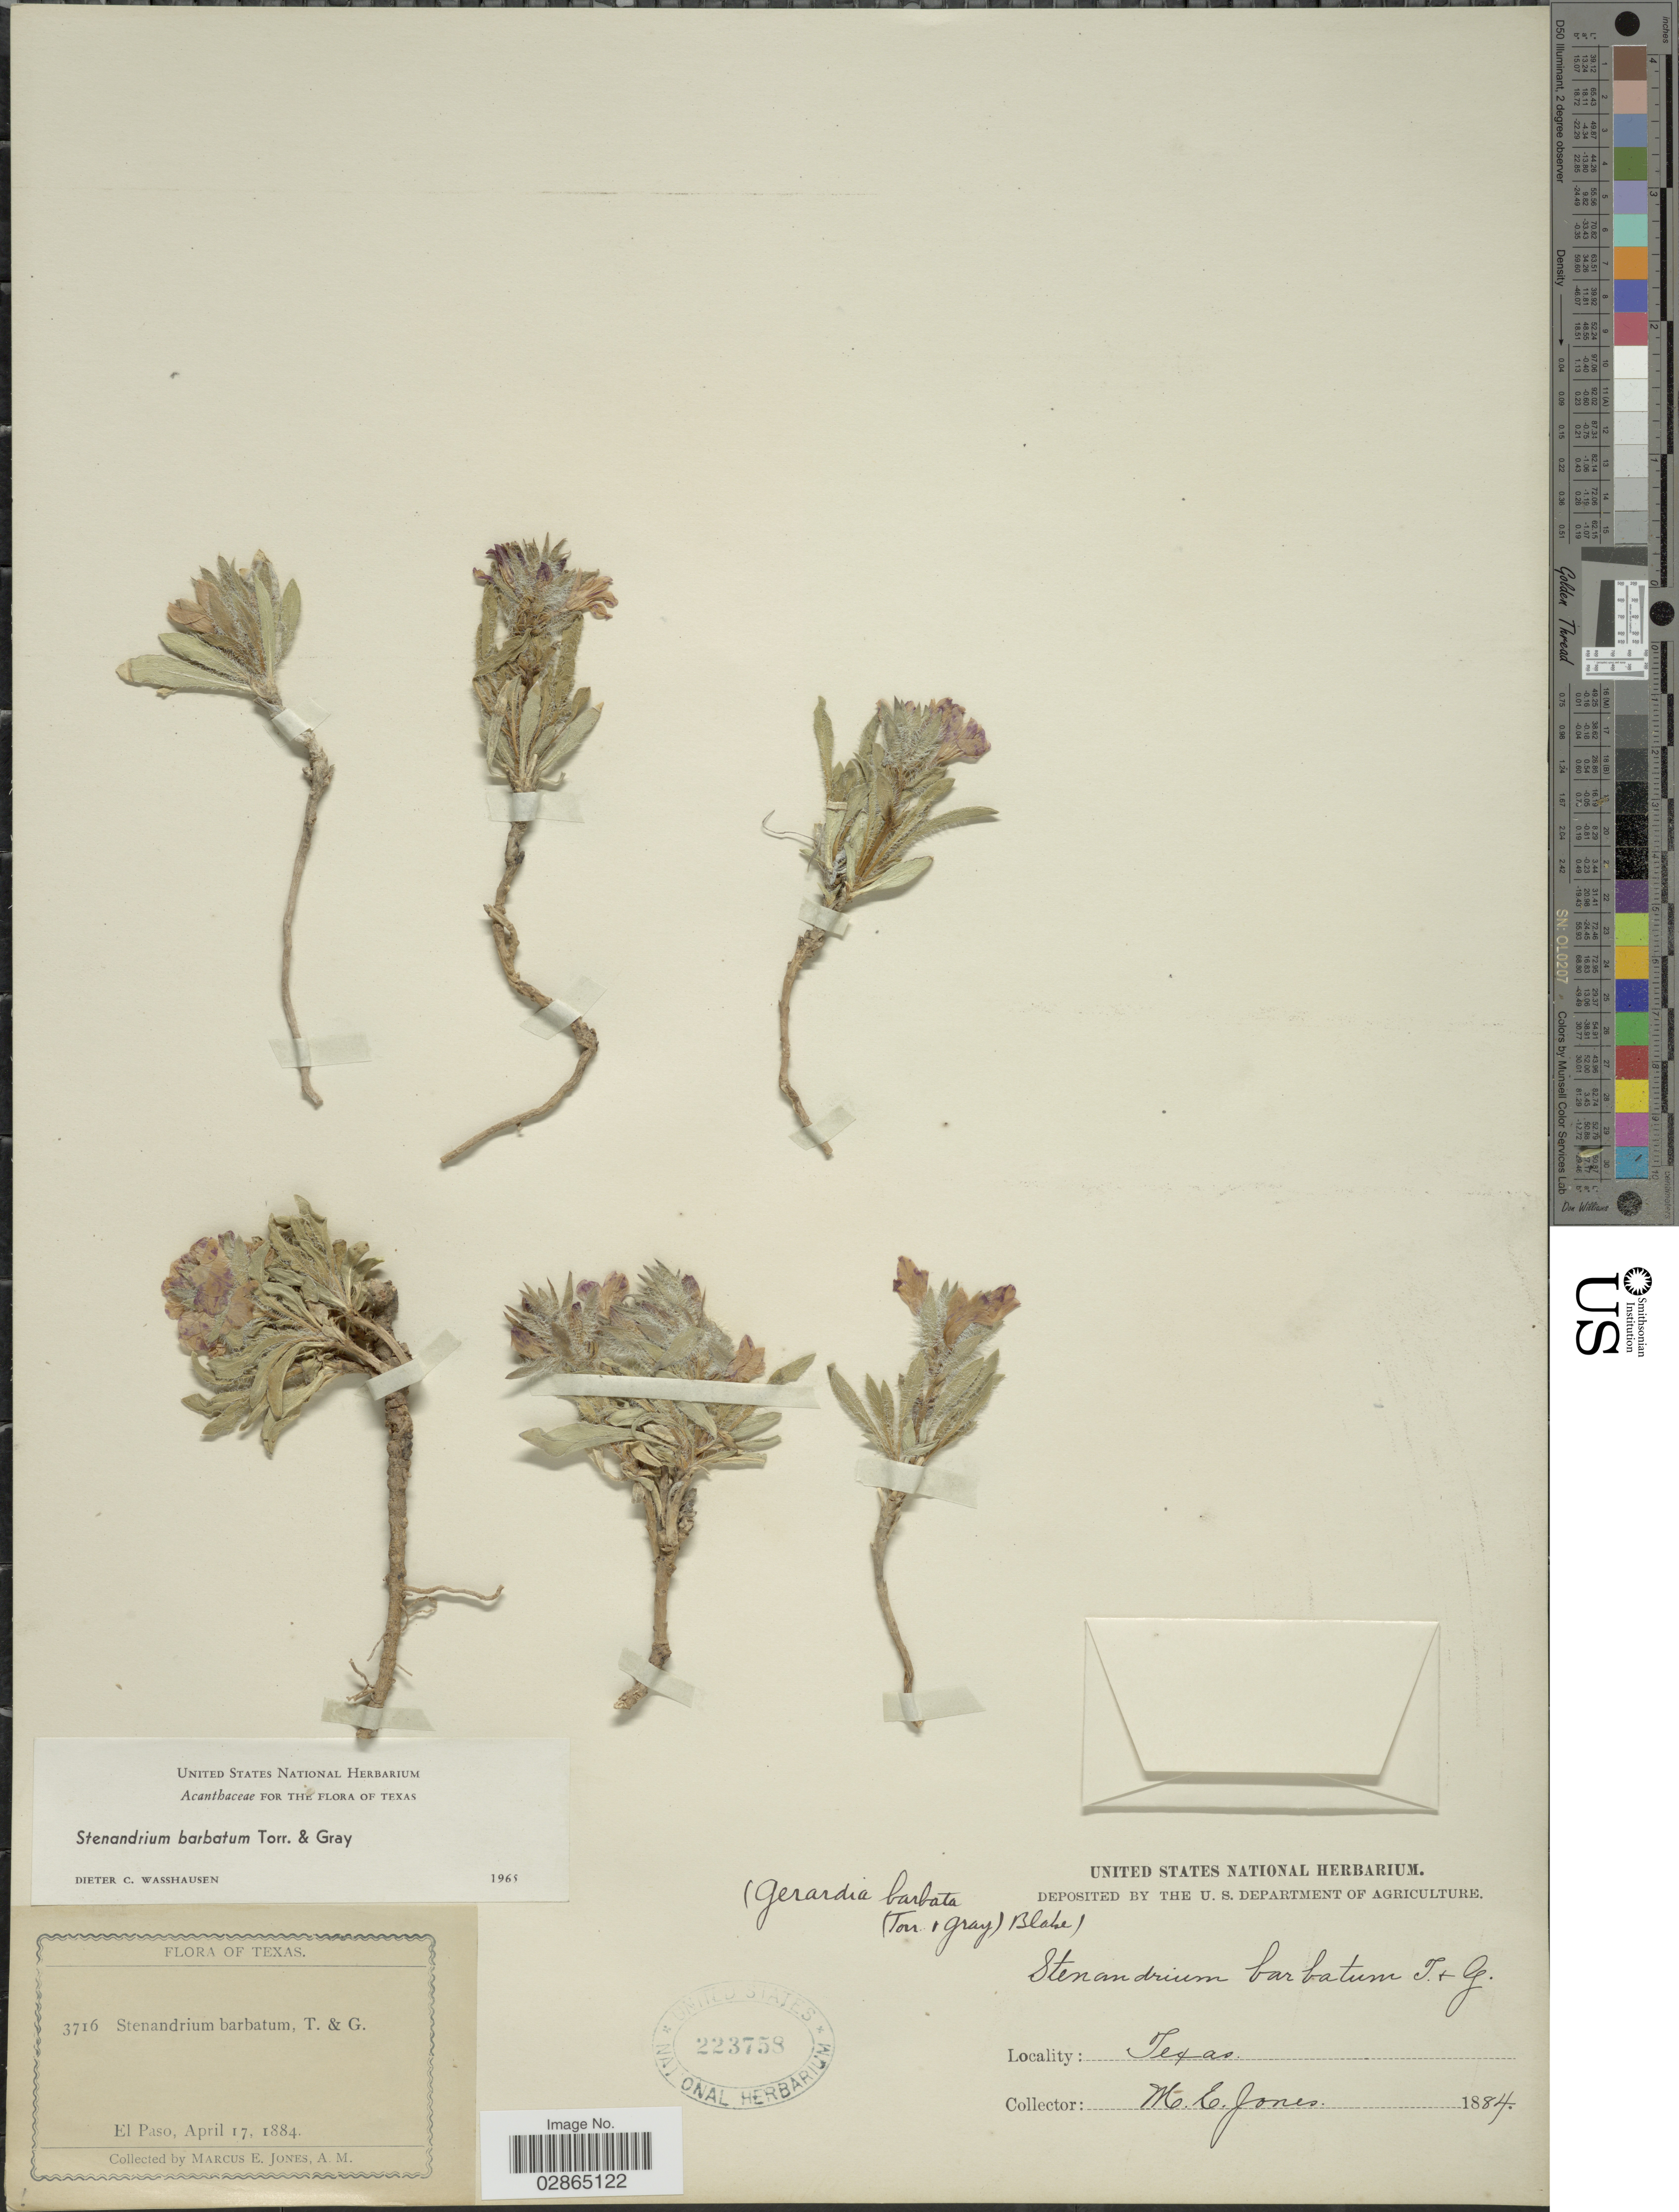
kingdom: Plantae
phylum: Tracheophyta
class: Magnoliopsida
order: Lamiales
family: Acanthaceae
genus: Stenandrium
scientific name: Stenandrium barbatum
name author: Torr. & A. Gray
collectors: M. E. Jones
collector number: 3716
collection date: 1884-04-17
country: United States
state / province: Texas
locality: El Paso.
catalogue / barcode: US 223758